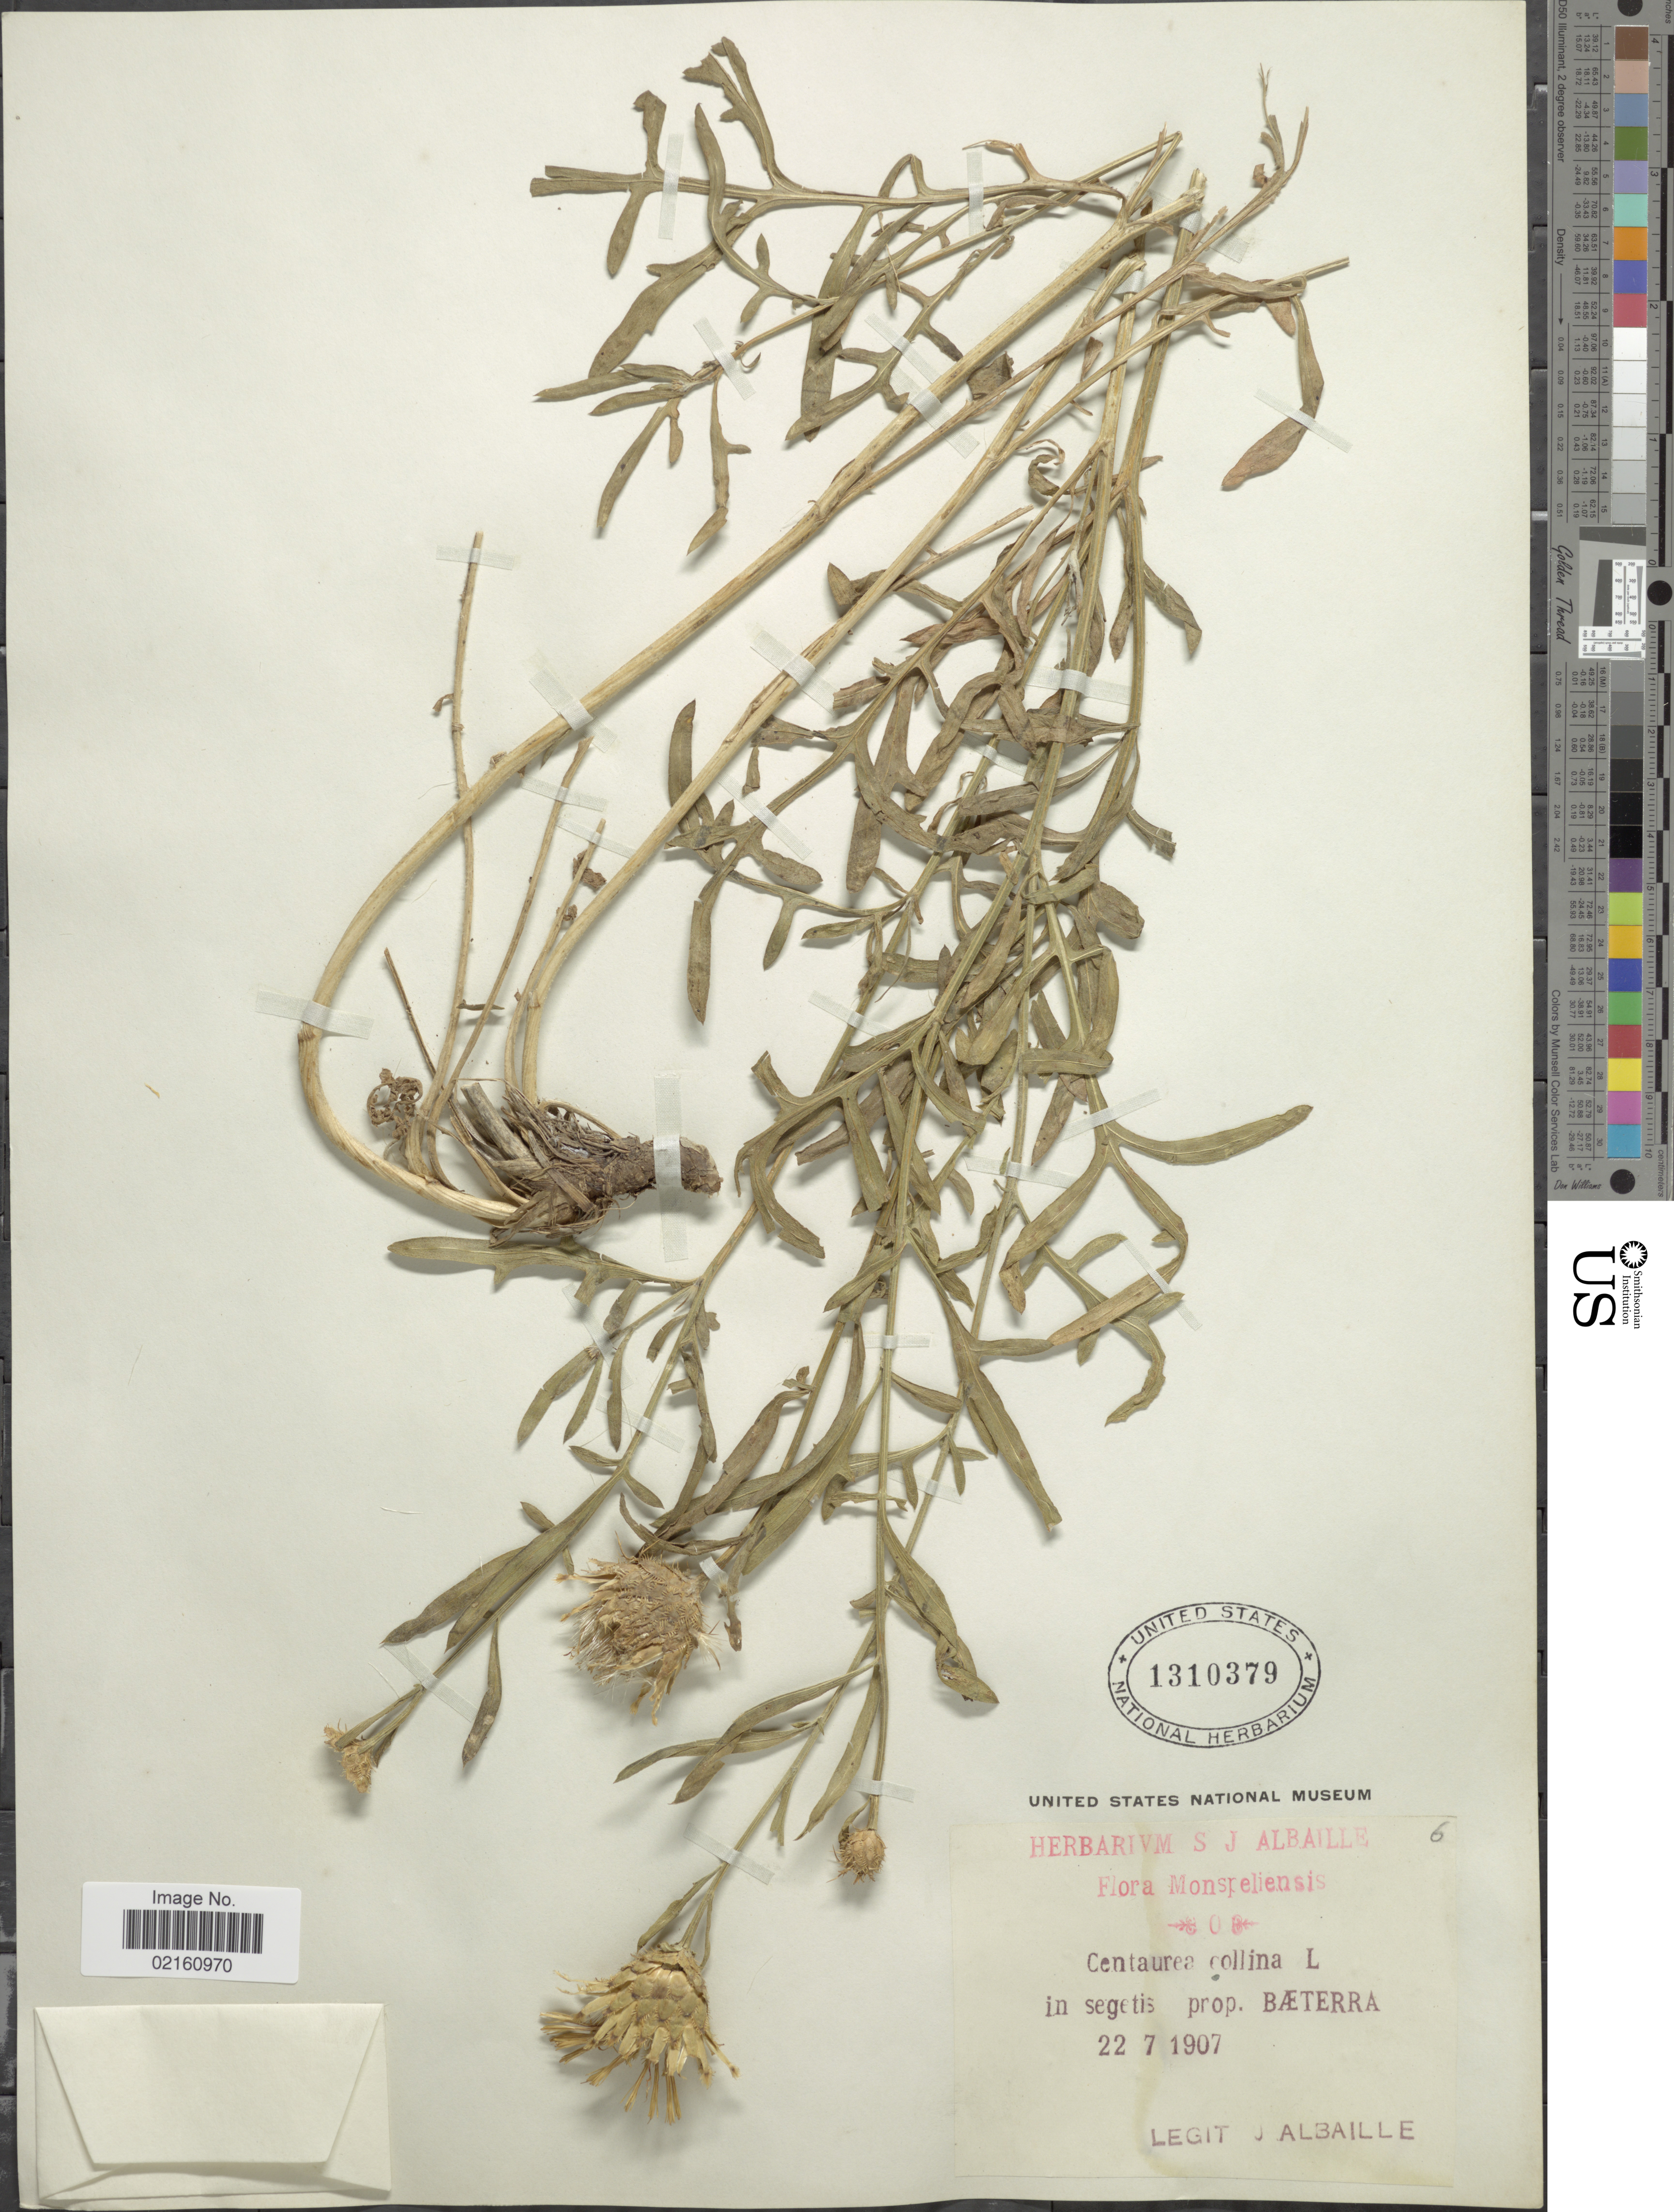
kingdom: Plantae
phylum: Tracheophyta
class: Magnoliopsida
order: Asterales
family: Asteraceae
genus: Centaurea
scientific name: Centaurea collina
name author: L.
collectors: J. Albaille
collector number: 6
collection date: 1907-07-22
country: France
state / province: Occitanie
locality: prop. Baeterra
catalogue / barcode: US 1310379